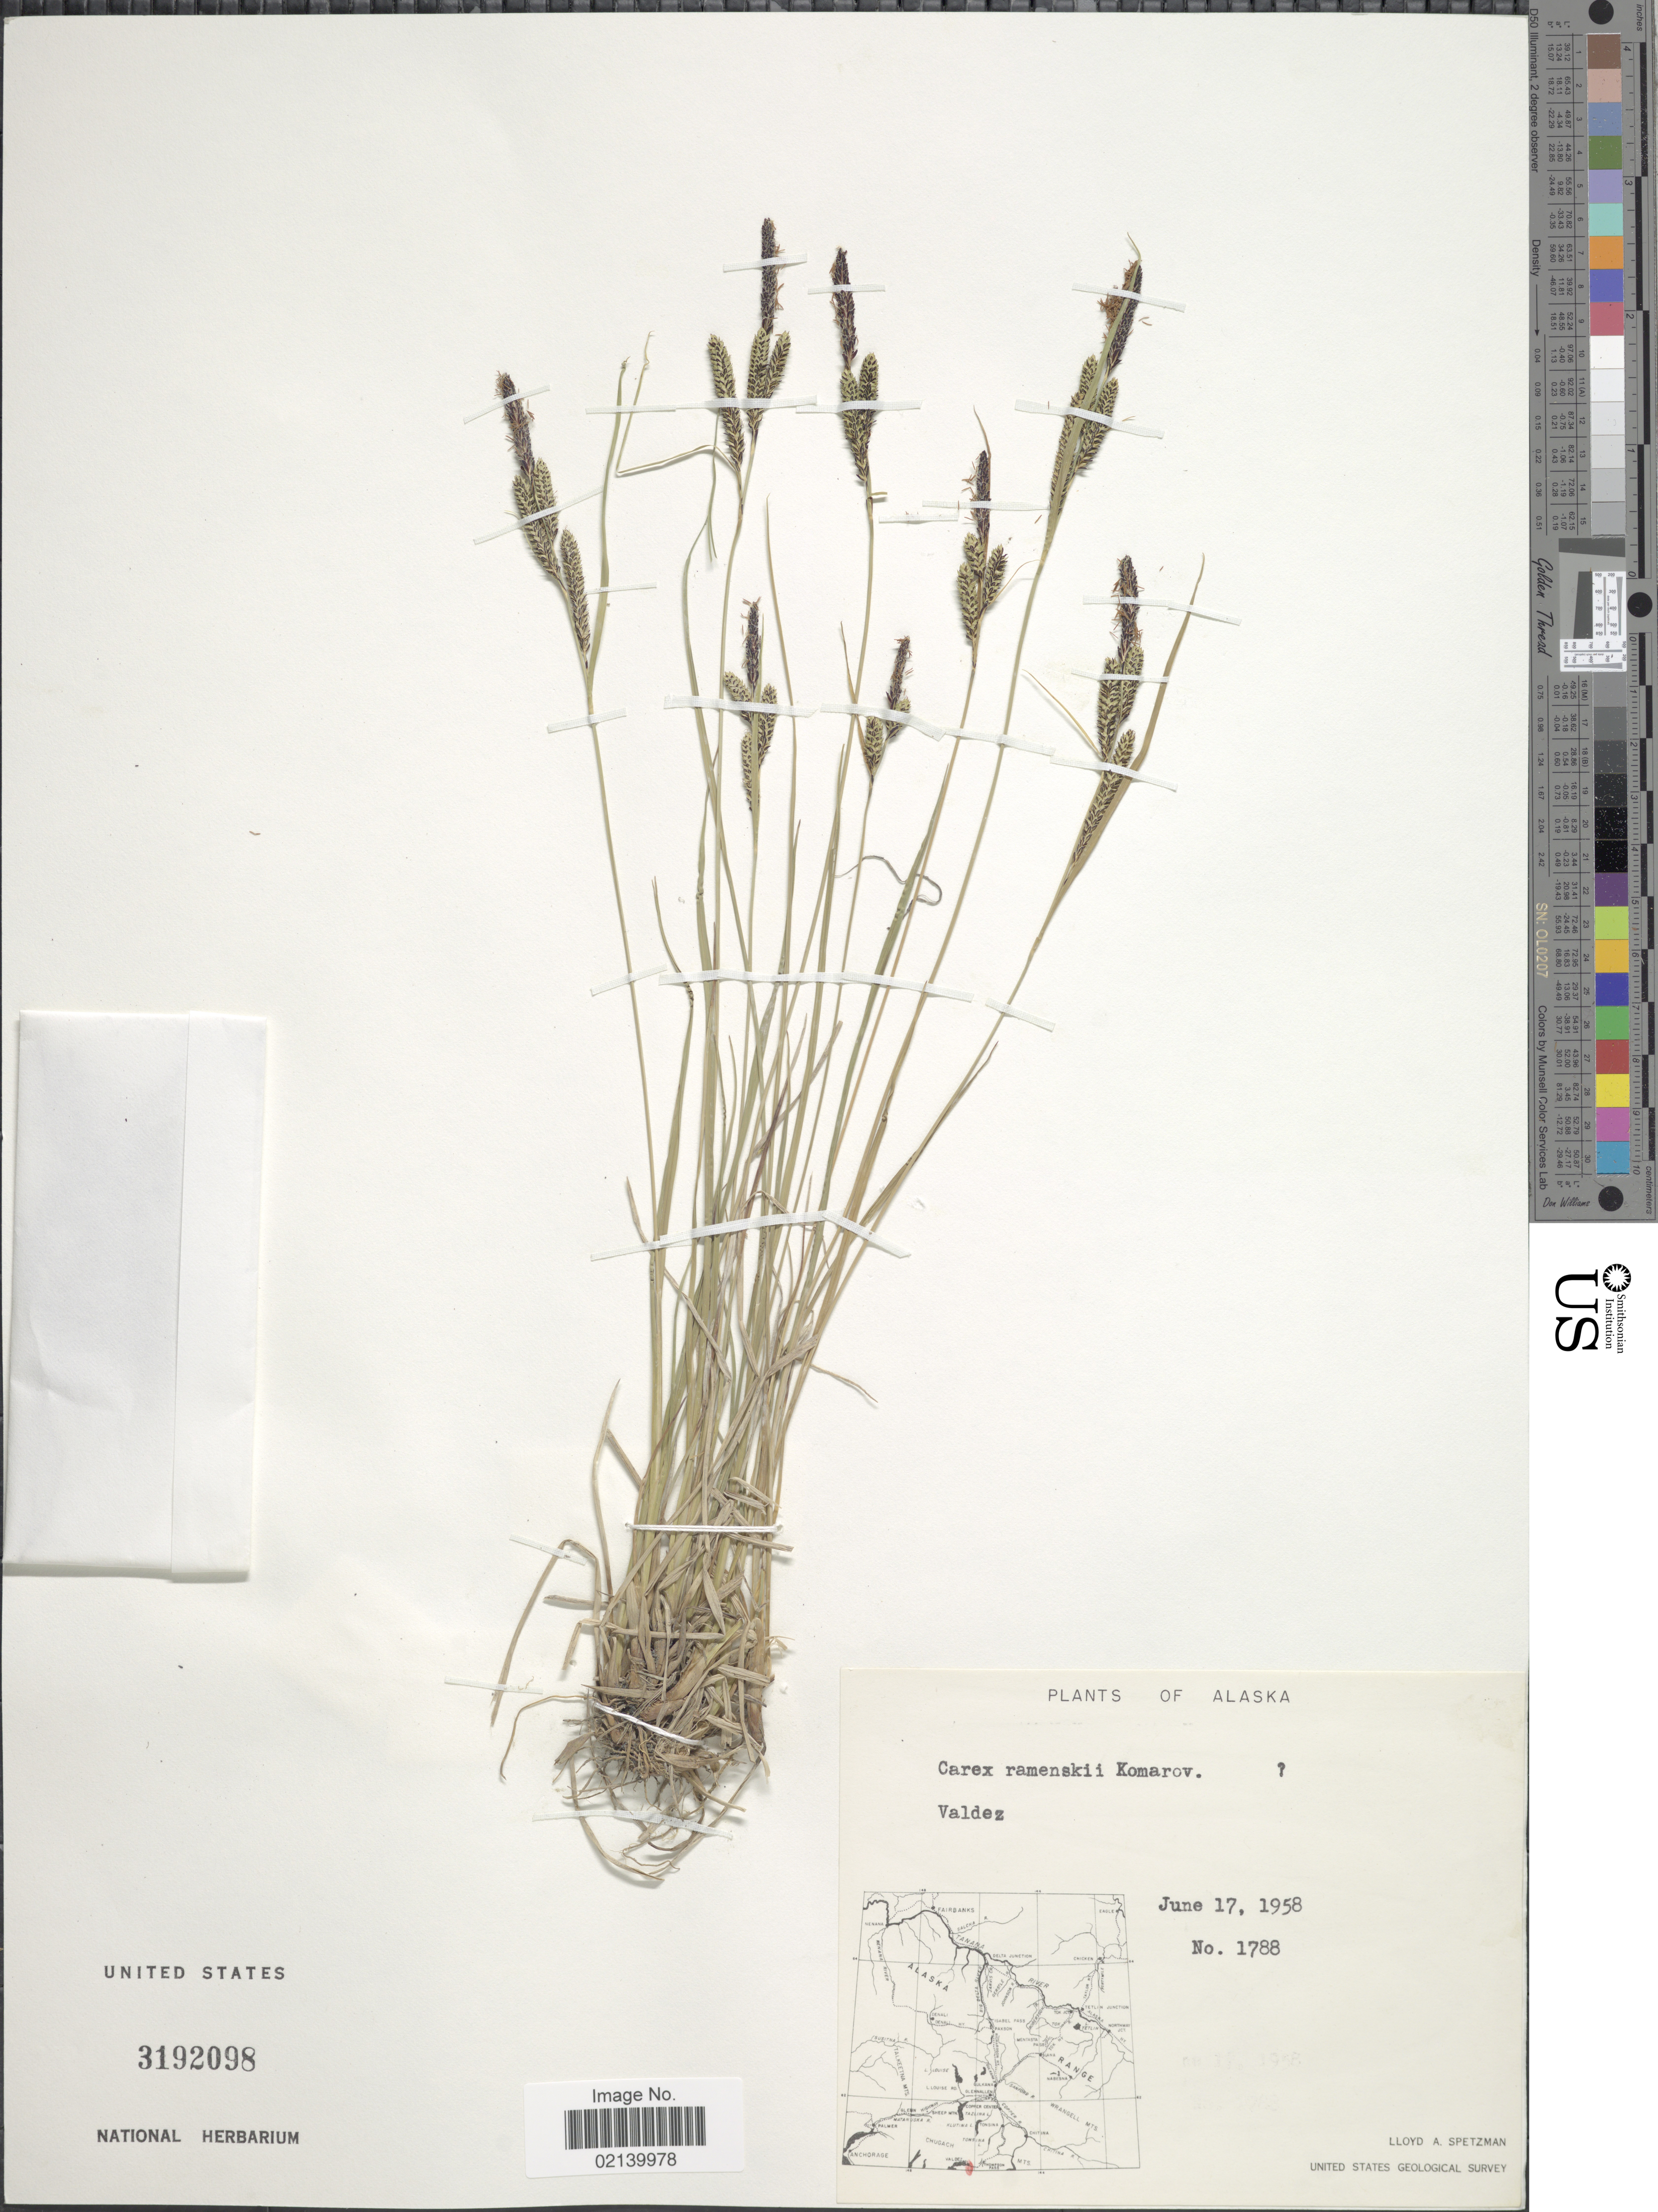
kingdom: Plantae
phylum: Tracheophyta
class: Liliopsida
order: Poales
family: Cyperaceae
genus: Carex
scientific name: Carex sp.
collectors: L. Spetzman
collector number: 1788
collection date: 1958-06-17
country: United States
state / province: Alaska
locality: Valdez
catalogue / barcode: US 3192098